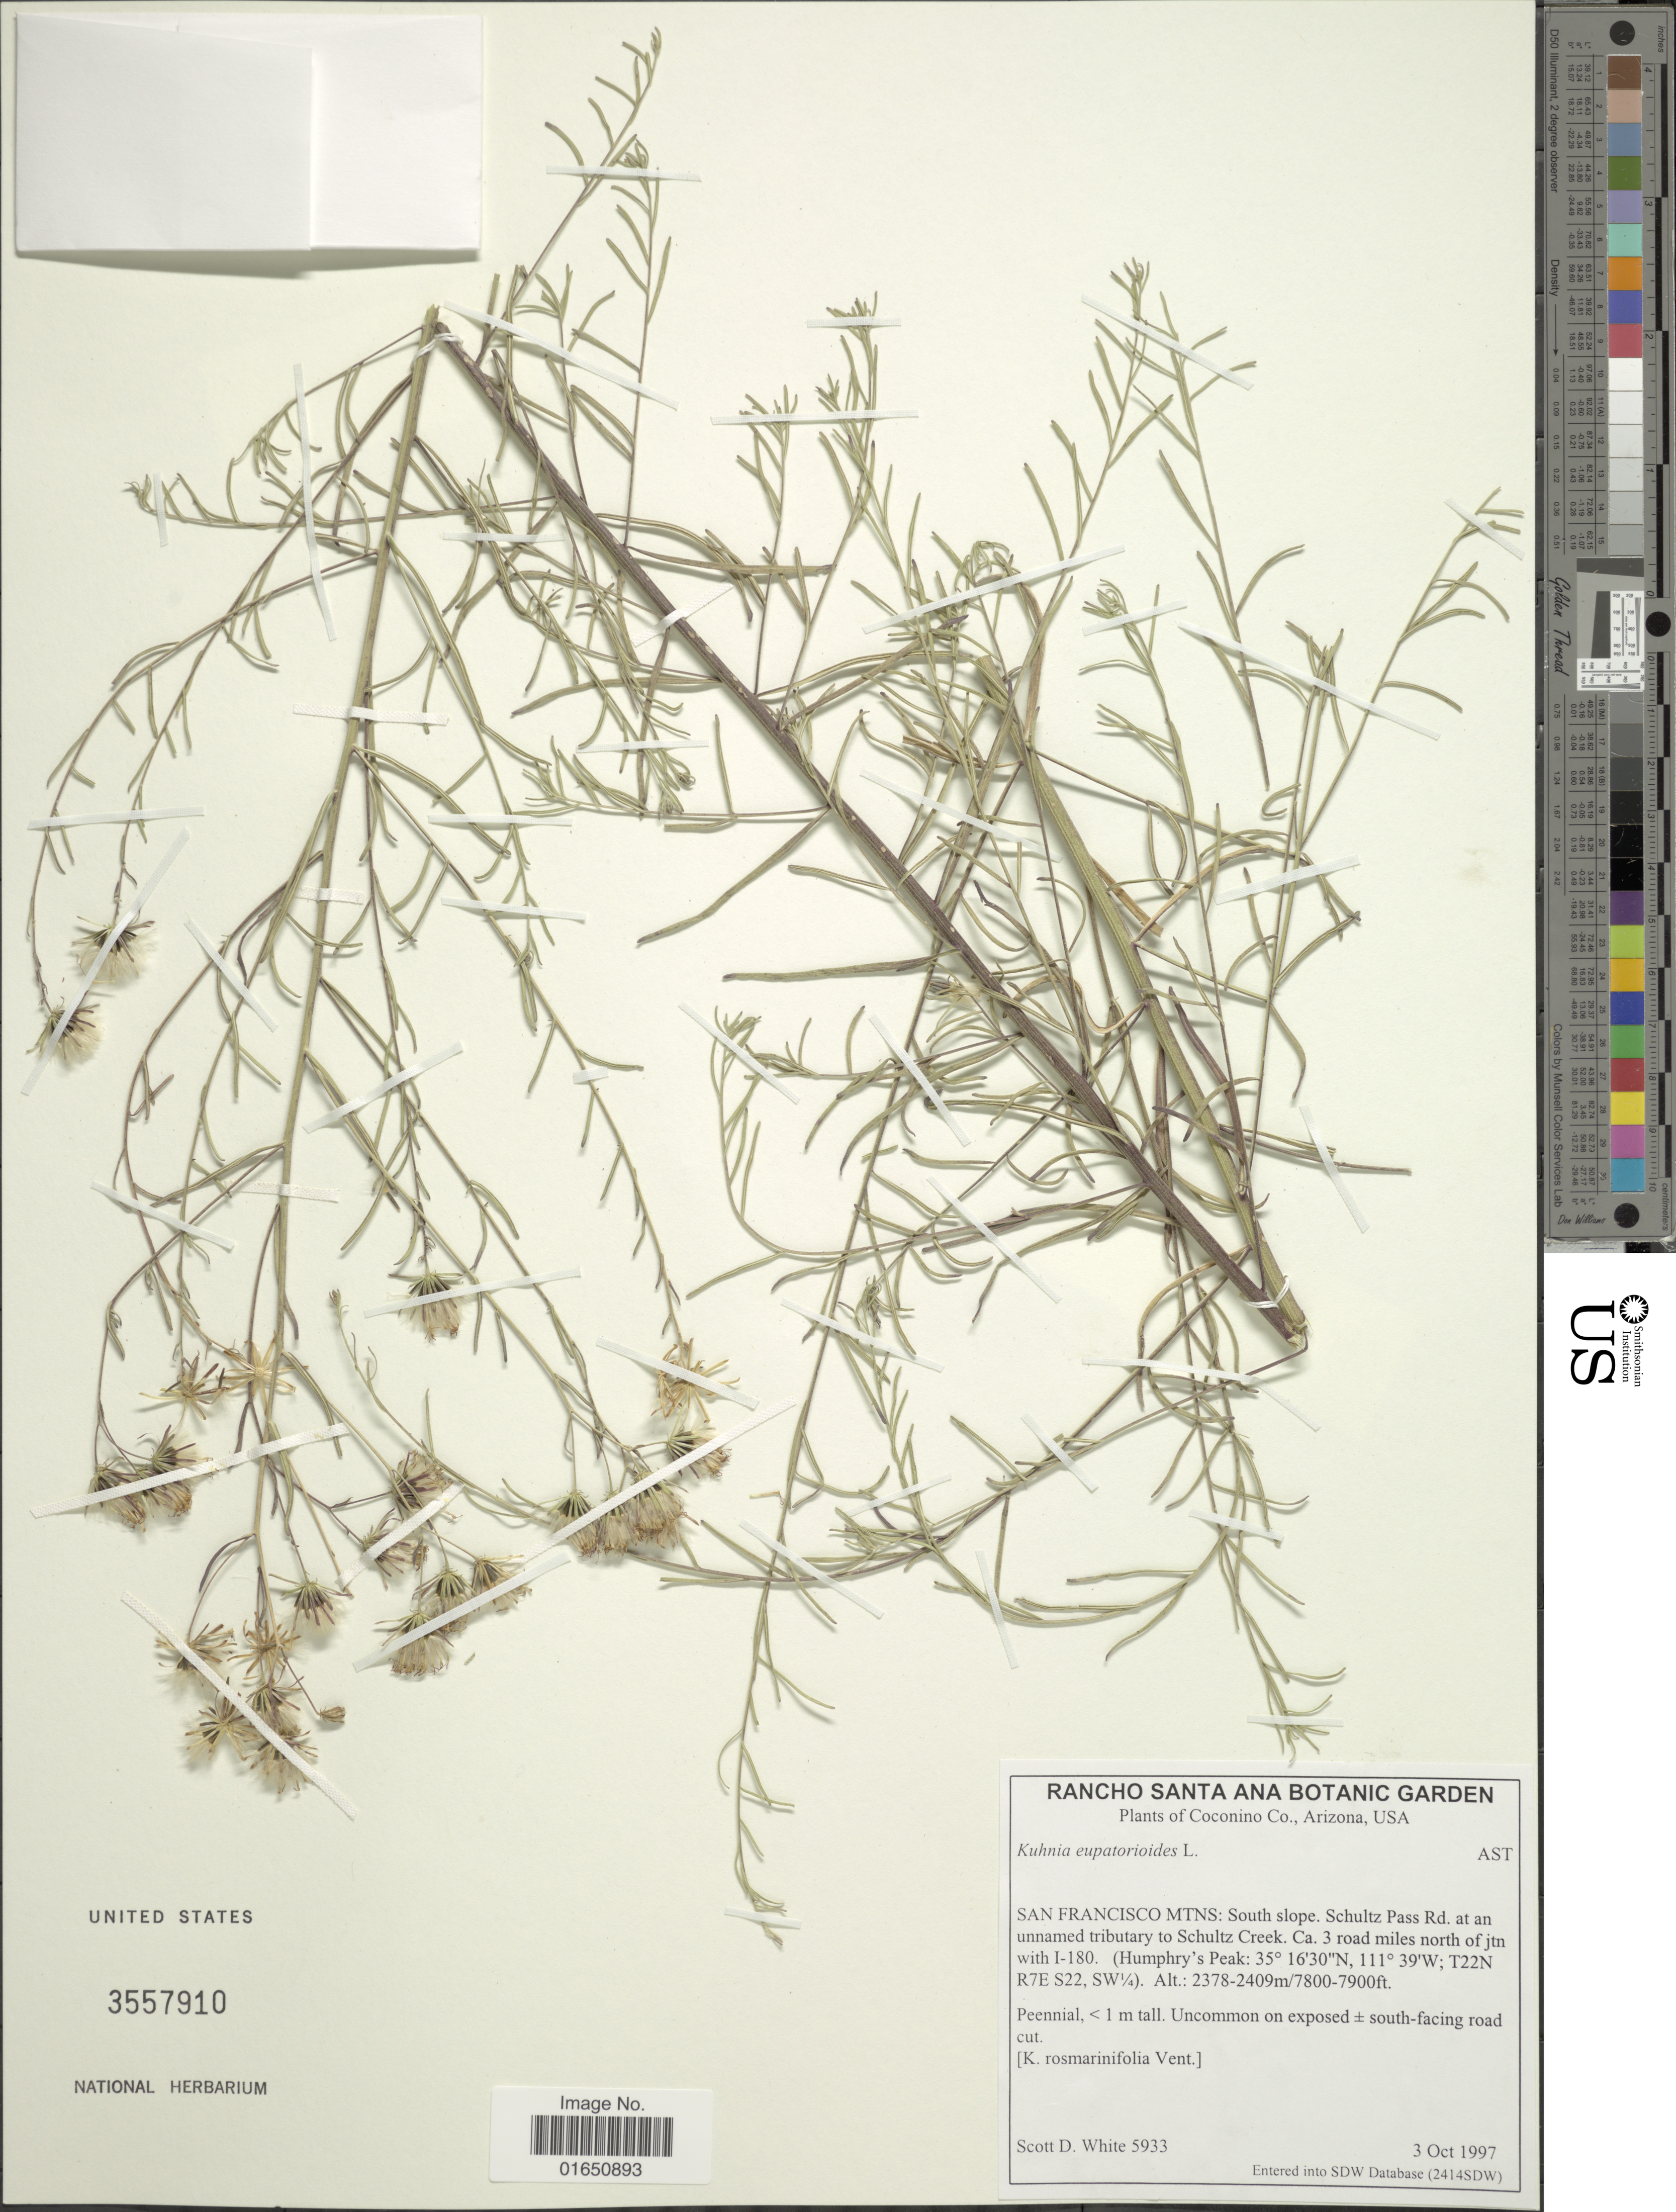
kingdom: Plantae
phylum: Tracheophyta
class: Magnoliopsida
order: Asterales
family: Asteraceae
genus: Brickellia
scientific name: Brickellia eupatorioides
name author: (L.) Shinners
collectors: S. White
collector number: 5933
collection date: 1997-10-03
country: United States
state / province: Arizona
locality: Coconino Co., Arizona, USA. San Francisco MTNS: South slope. Schultz Pass Rd. at an unnamed tributary to Schultz Creek. 3 road miles north of jtn with I-80. T22N R7E S22, SW¼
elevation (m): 2378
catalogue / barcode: US 3557910